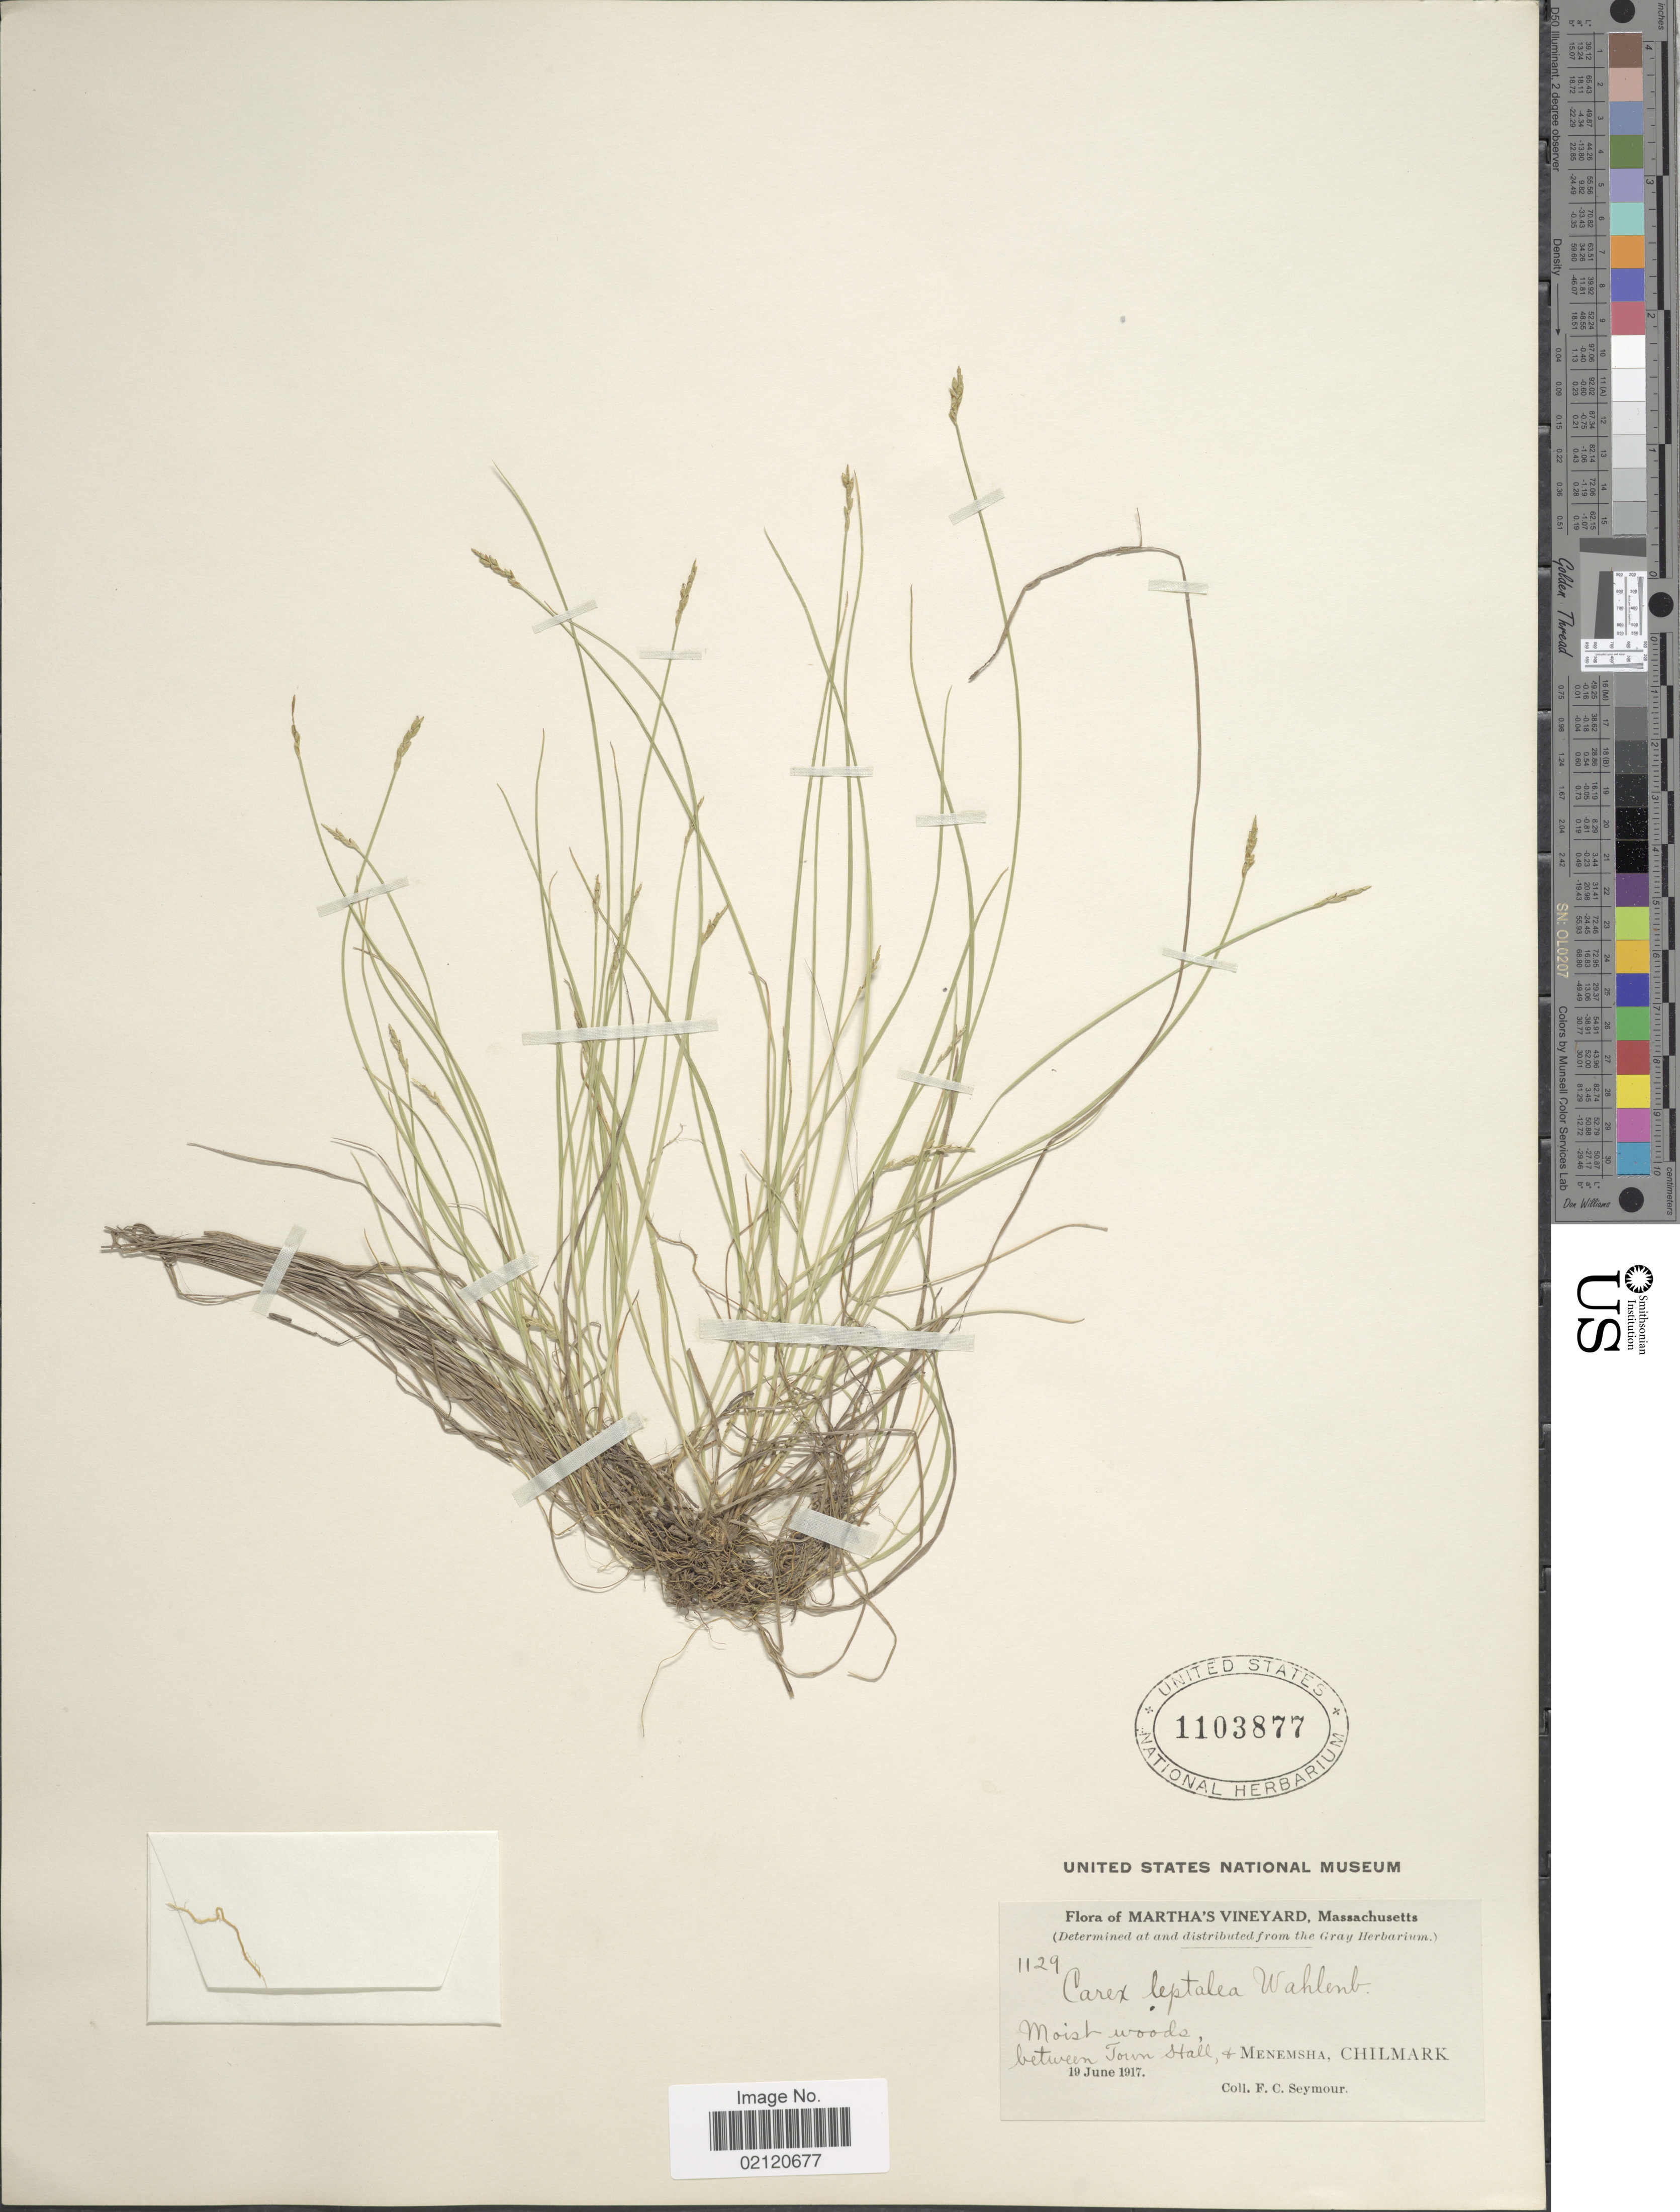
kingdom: Plantae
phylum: Tracheophyta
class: Liliopsida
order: Poales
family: Cyperaceae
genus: Carex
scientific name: Carex leptalea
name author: Wahlenb.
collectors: F. C. Seymour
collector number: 1129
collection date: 1917-06-19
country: United States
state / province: Massachusetts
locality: Martha's Vineyard, Moist woods, between Town Hall & Menemsha, Chilmark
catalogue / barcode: US 1103877